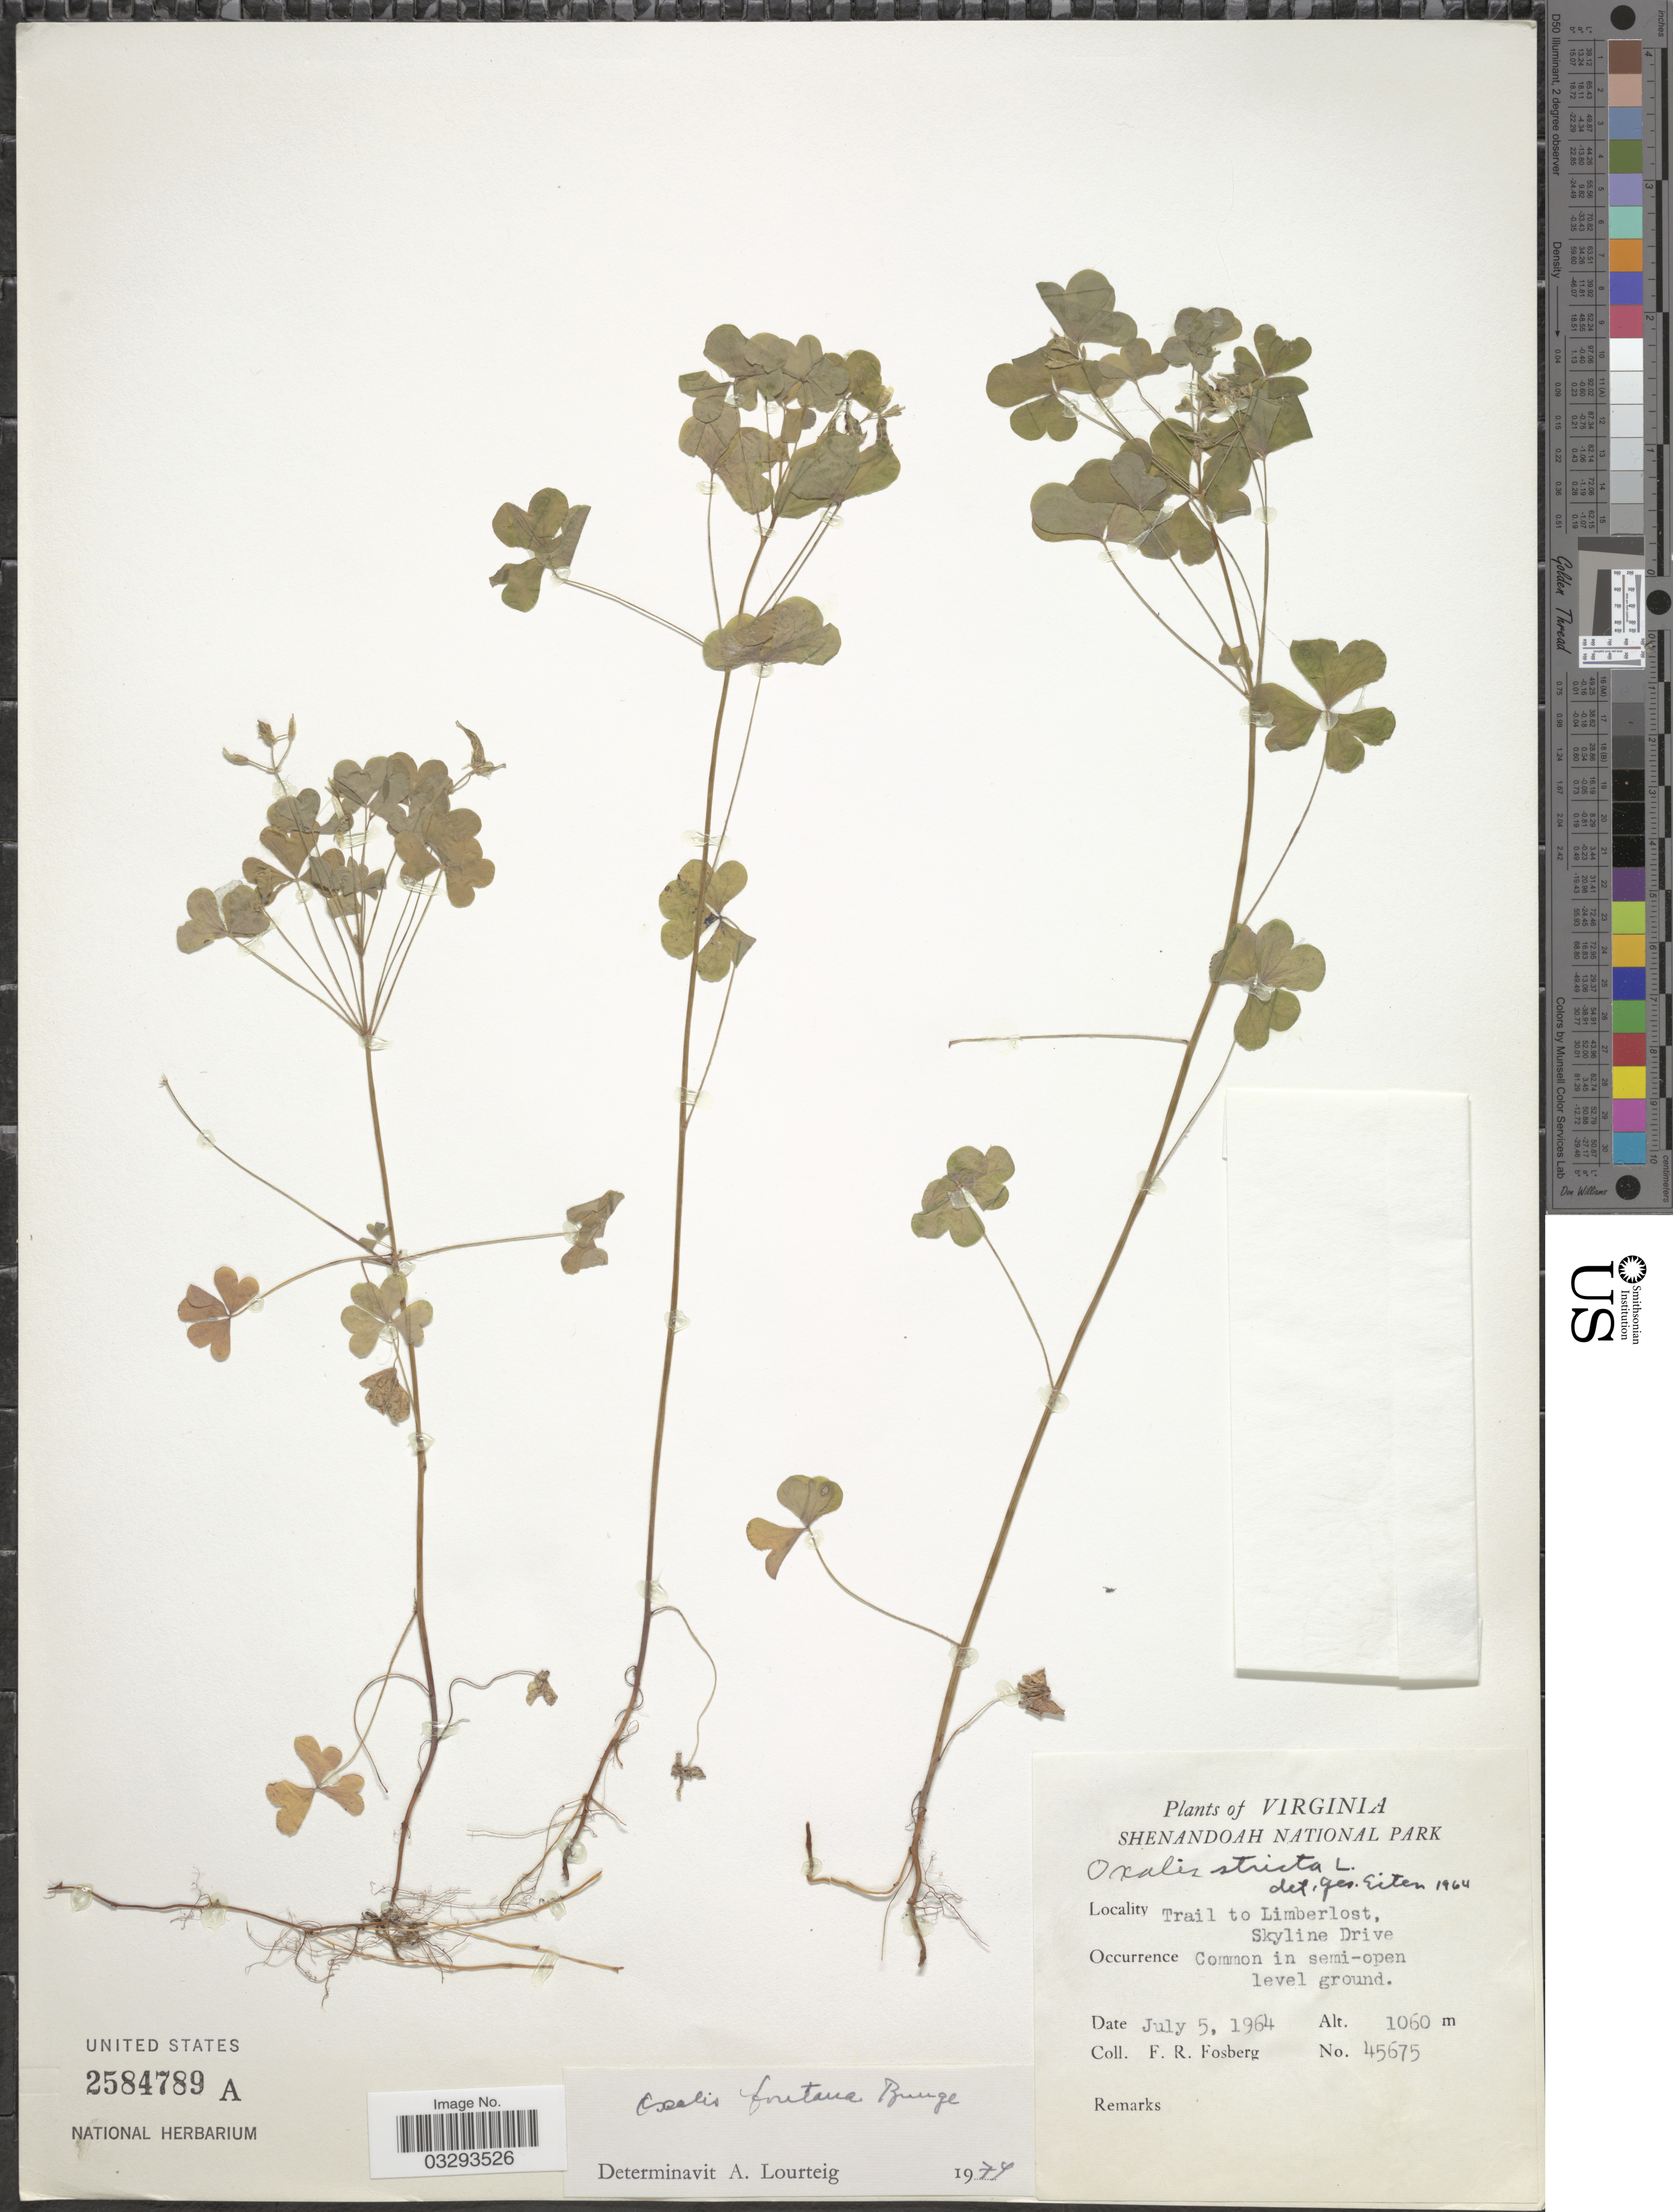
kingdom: Plantae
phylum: Tracheophyta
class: Magnoliopsida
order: Oxalidales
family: Oxalidaceae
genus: Oxalis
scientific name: Oxalis fontana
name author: Bunge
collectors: F. R. Fosberg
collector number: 45675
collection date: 1964-07-05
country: United States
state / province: Virginia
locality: Shenandoah National Park. Trail to Liberlost, Skyline Drive.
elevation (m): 1060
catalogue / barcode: US 2584789A